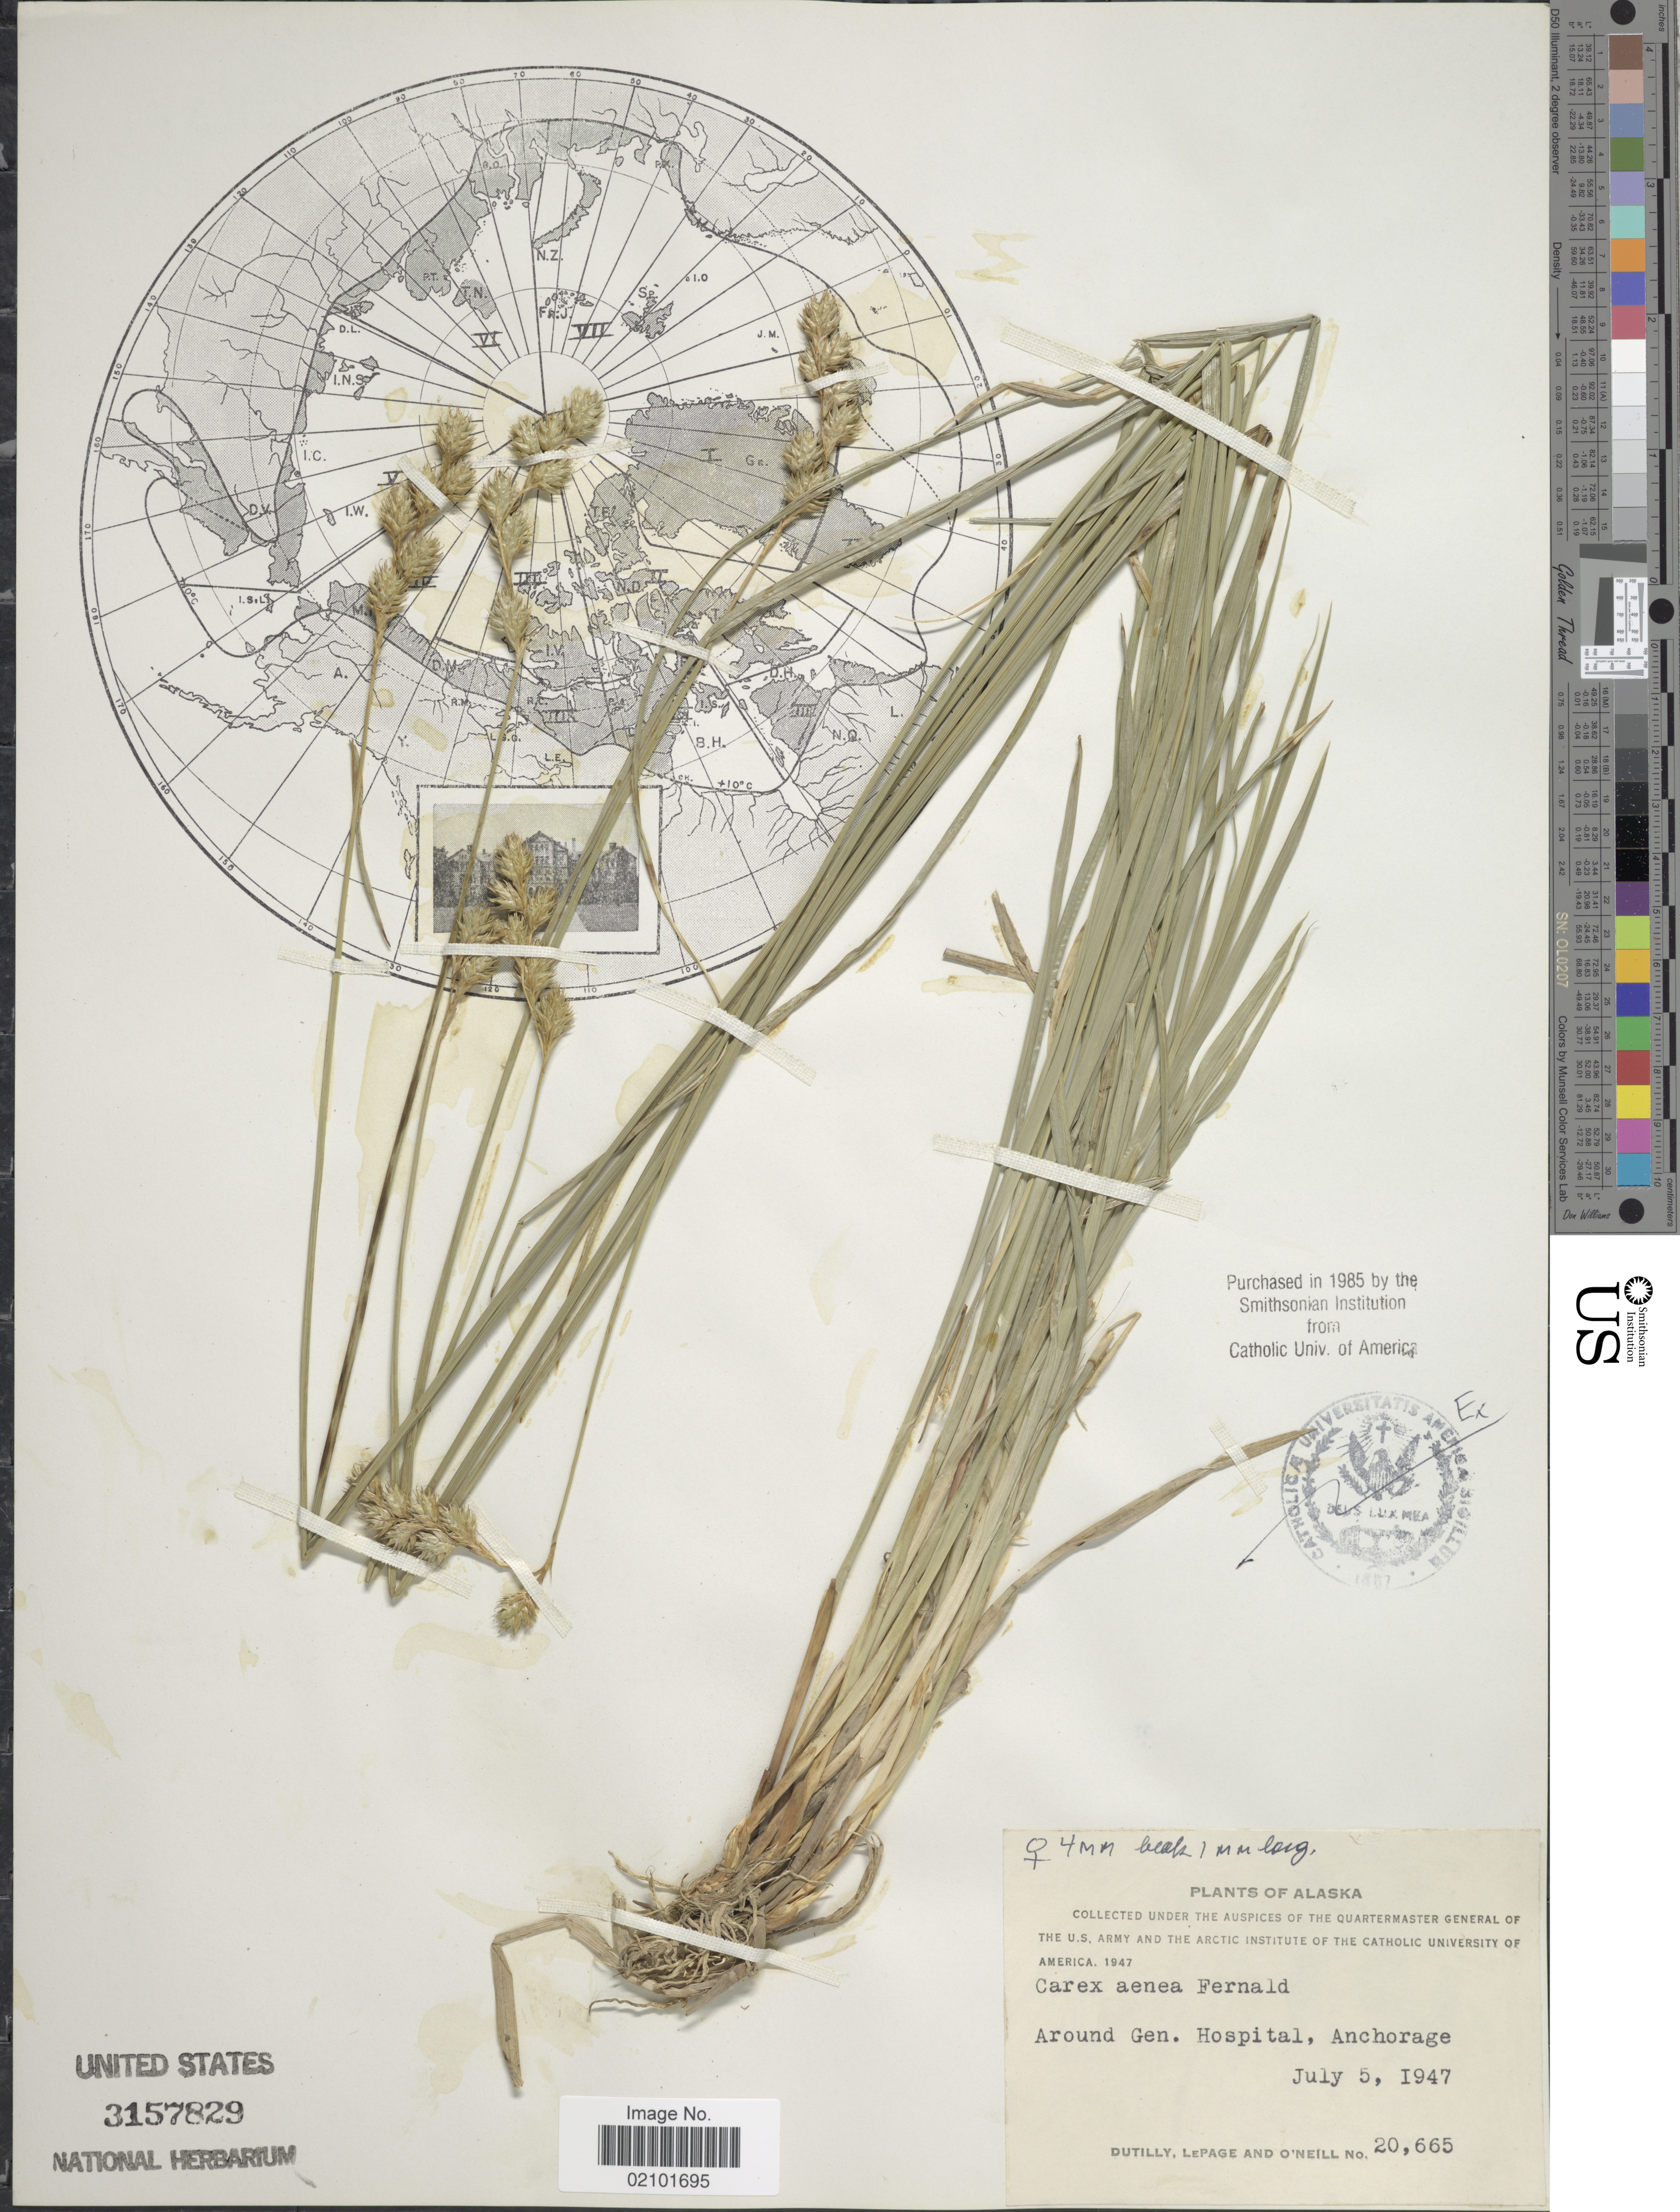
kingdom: Plantae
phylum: Tracheophyta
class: Liliopsida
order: Poales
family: Cyperaceae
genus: Carex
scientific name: Carex foenea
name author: Willd.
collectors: -. Dutilly, -. LePage & -. O'Neill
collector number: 20665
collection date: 1947-07-05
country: United States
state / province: Alaska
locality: Around Gen. Hospital, Anchorage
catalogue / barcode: US 3157829